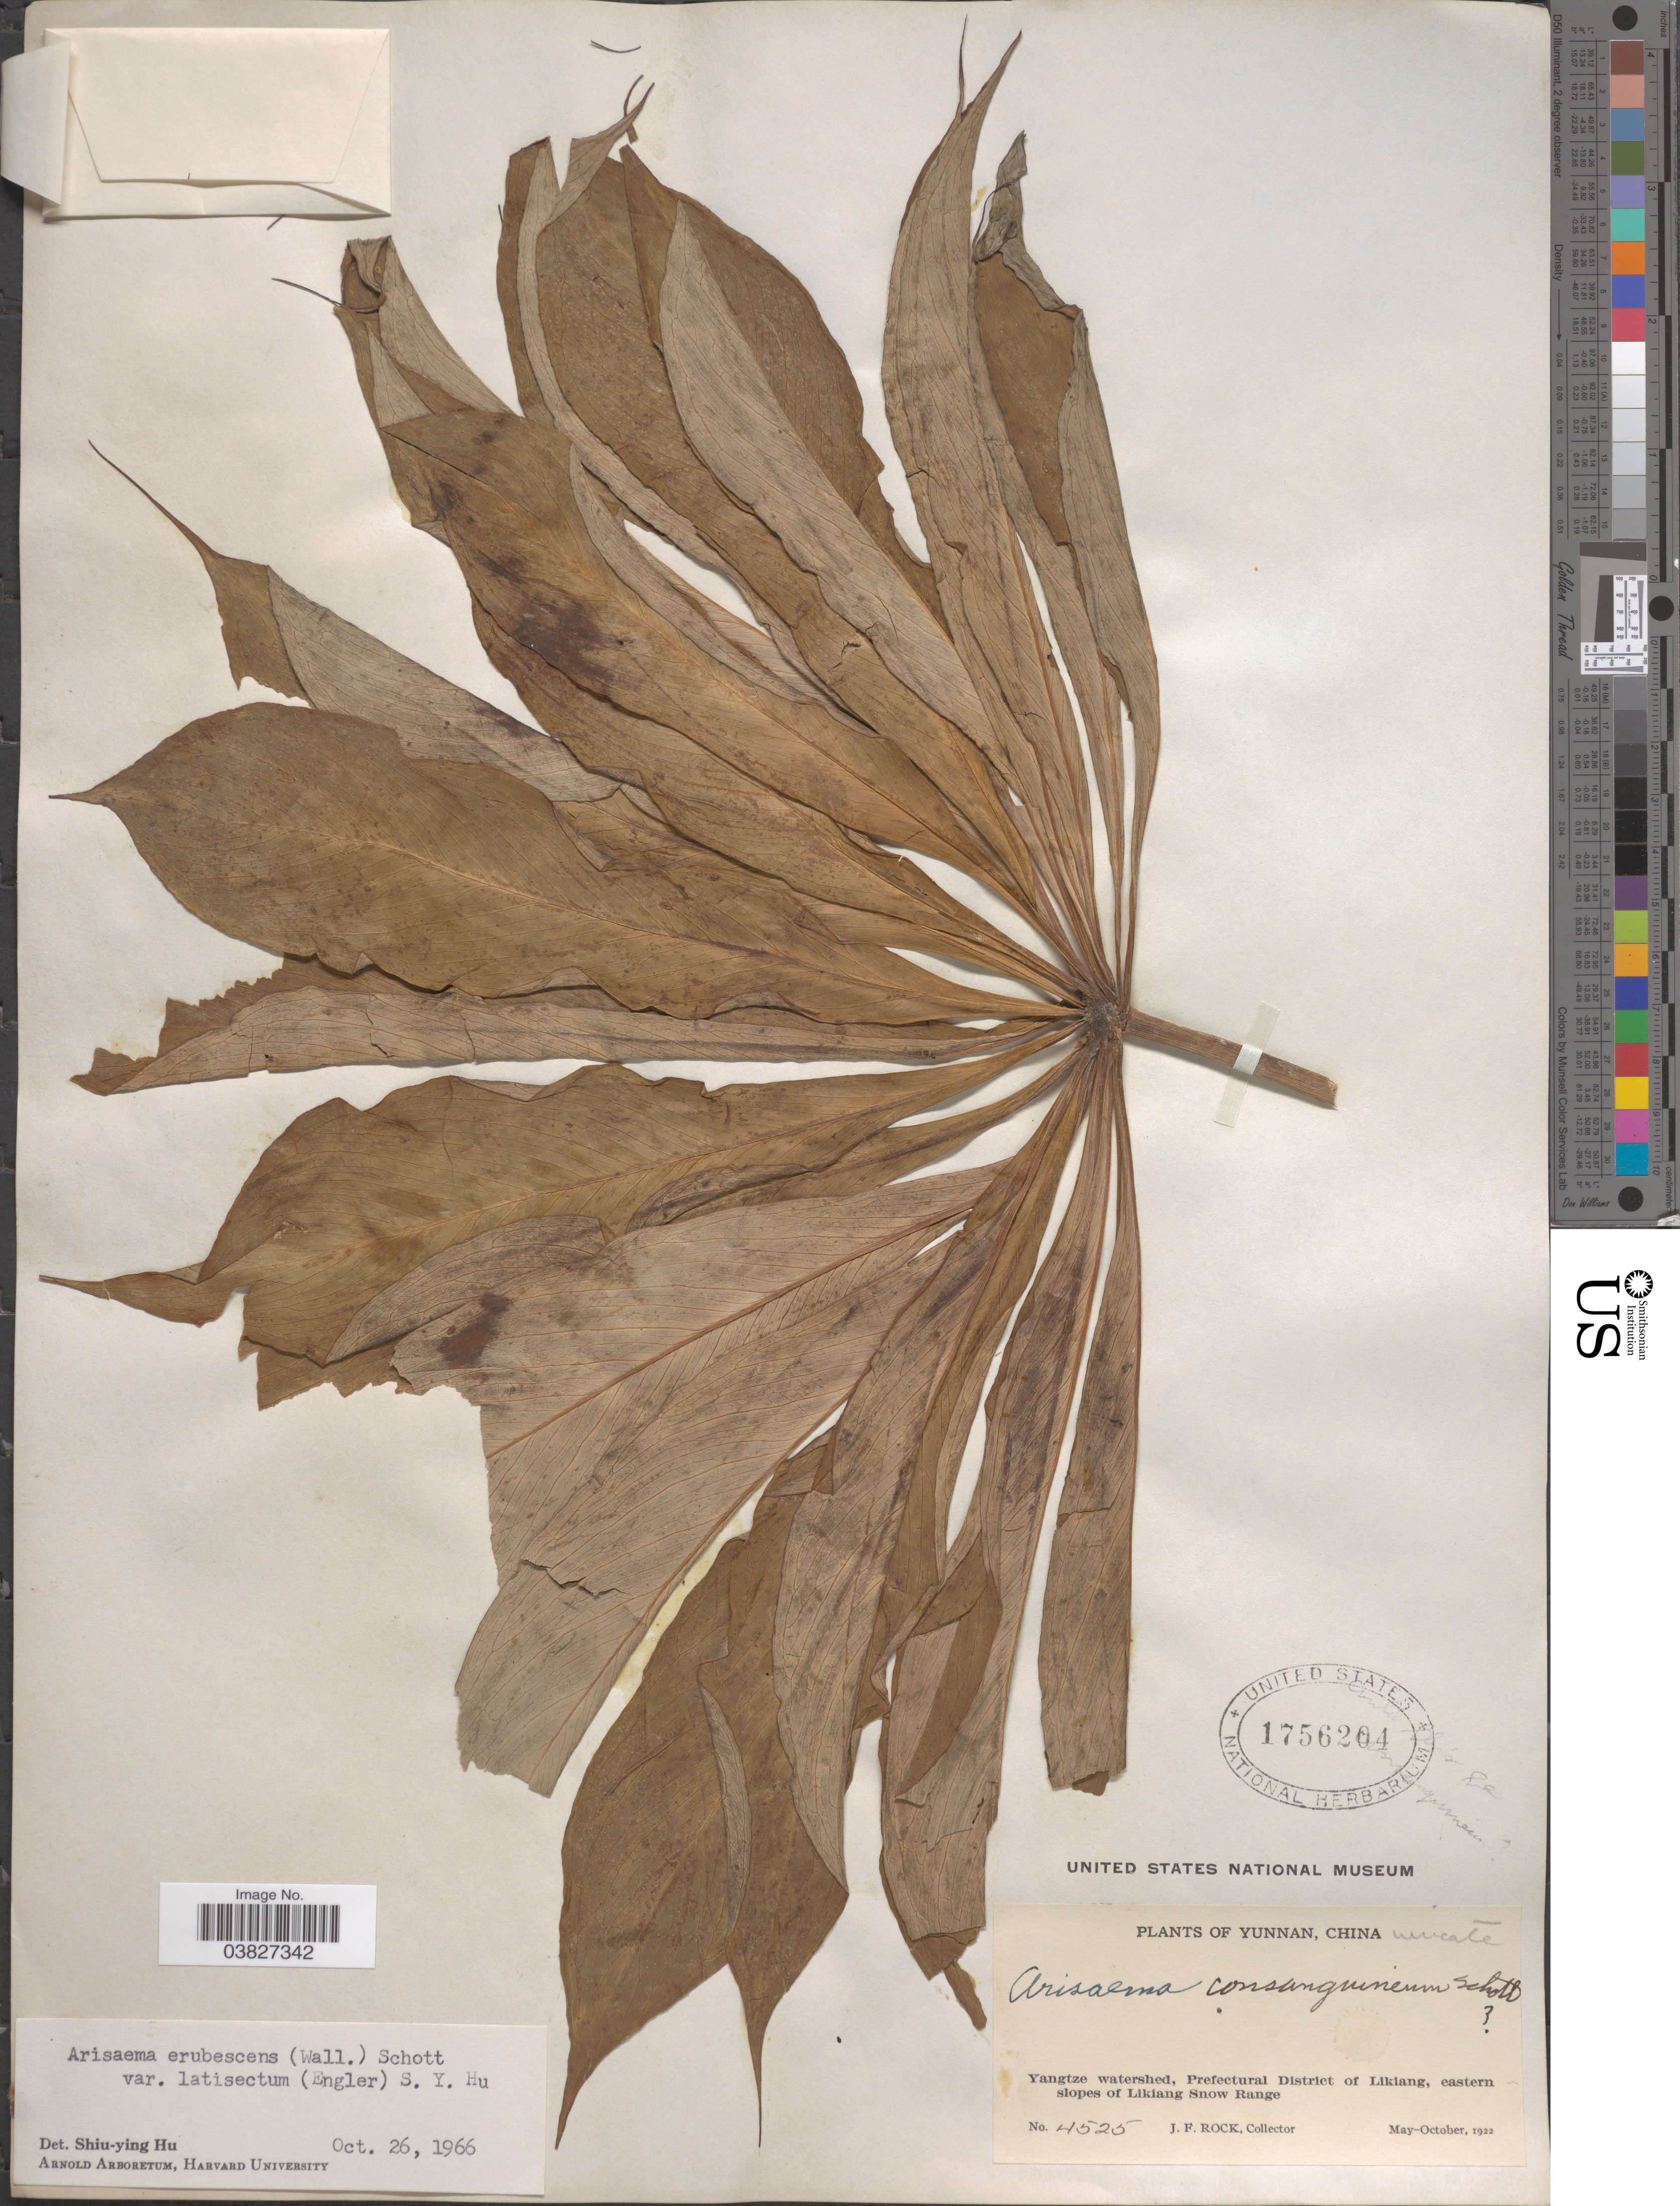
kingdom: Plantae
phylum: Tracheophyta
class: Liliopsida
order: Alismatales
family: Araceae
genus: Arisaema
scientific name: Arisaema erubescens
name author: (Wall.) Schott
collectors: J. Rock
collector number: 4525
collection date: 1922-05/1922-10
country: China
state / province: Yunnan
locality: Yangtze watershed, Prefectural District of Likiang, eastern slopes of Likiang Snow Range.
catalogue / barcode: US 1756204